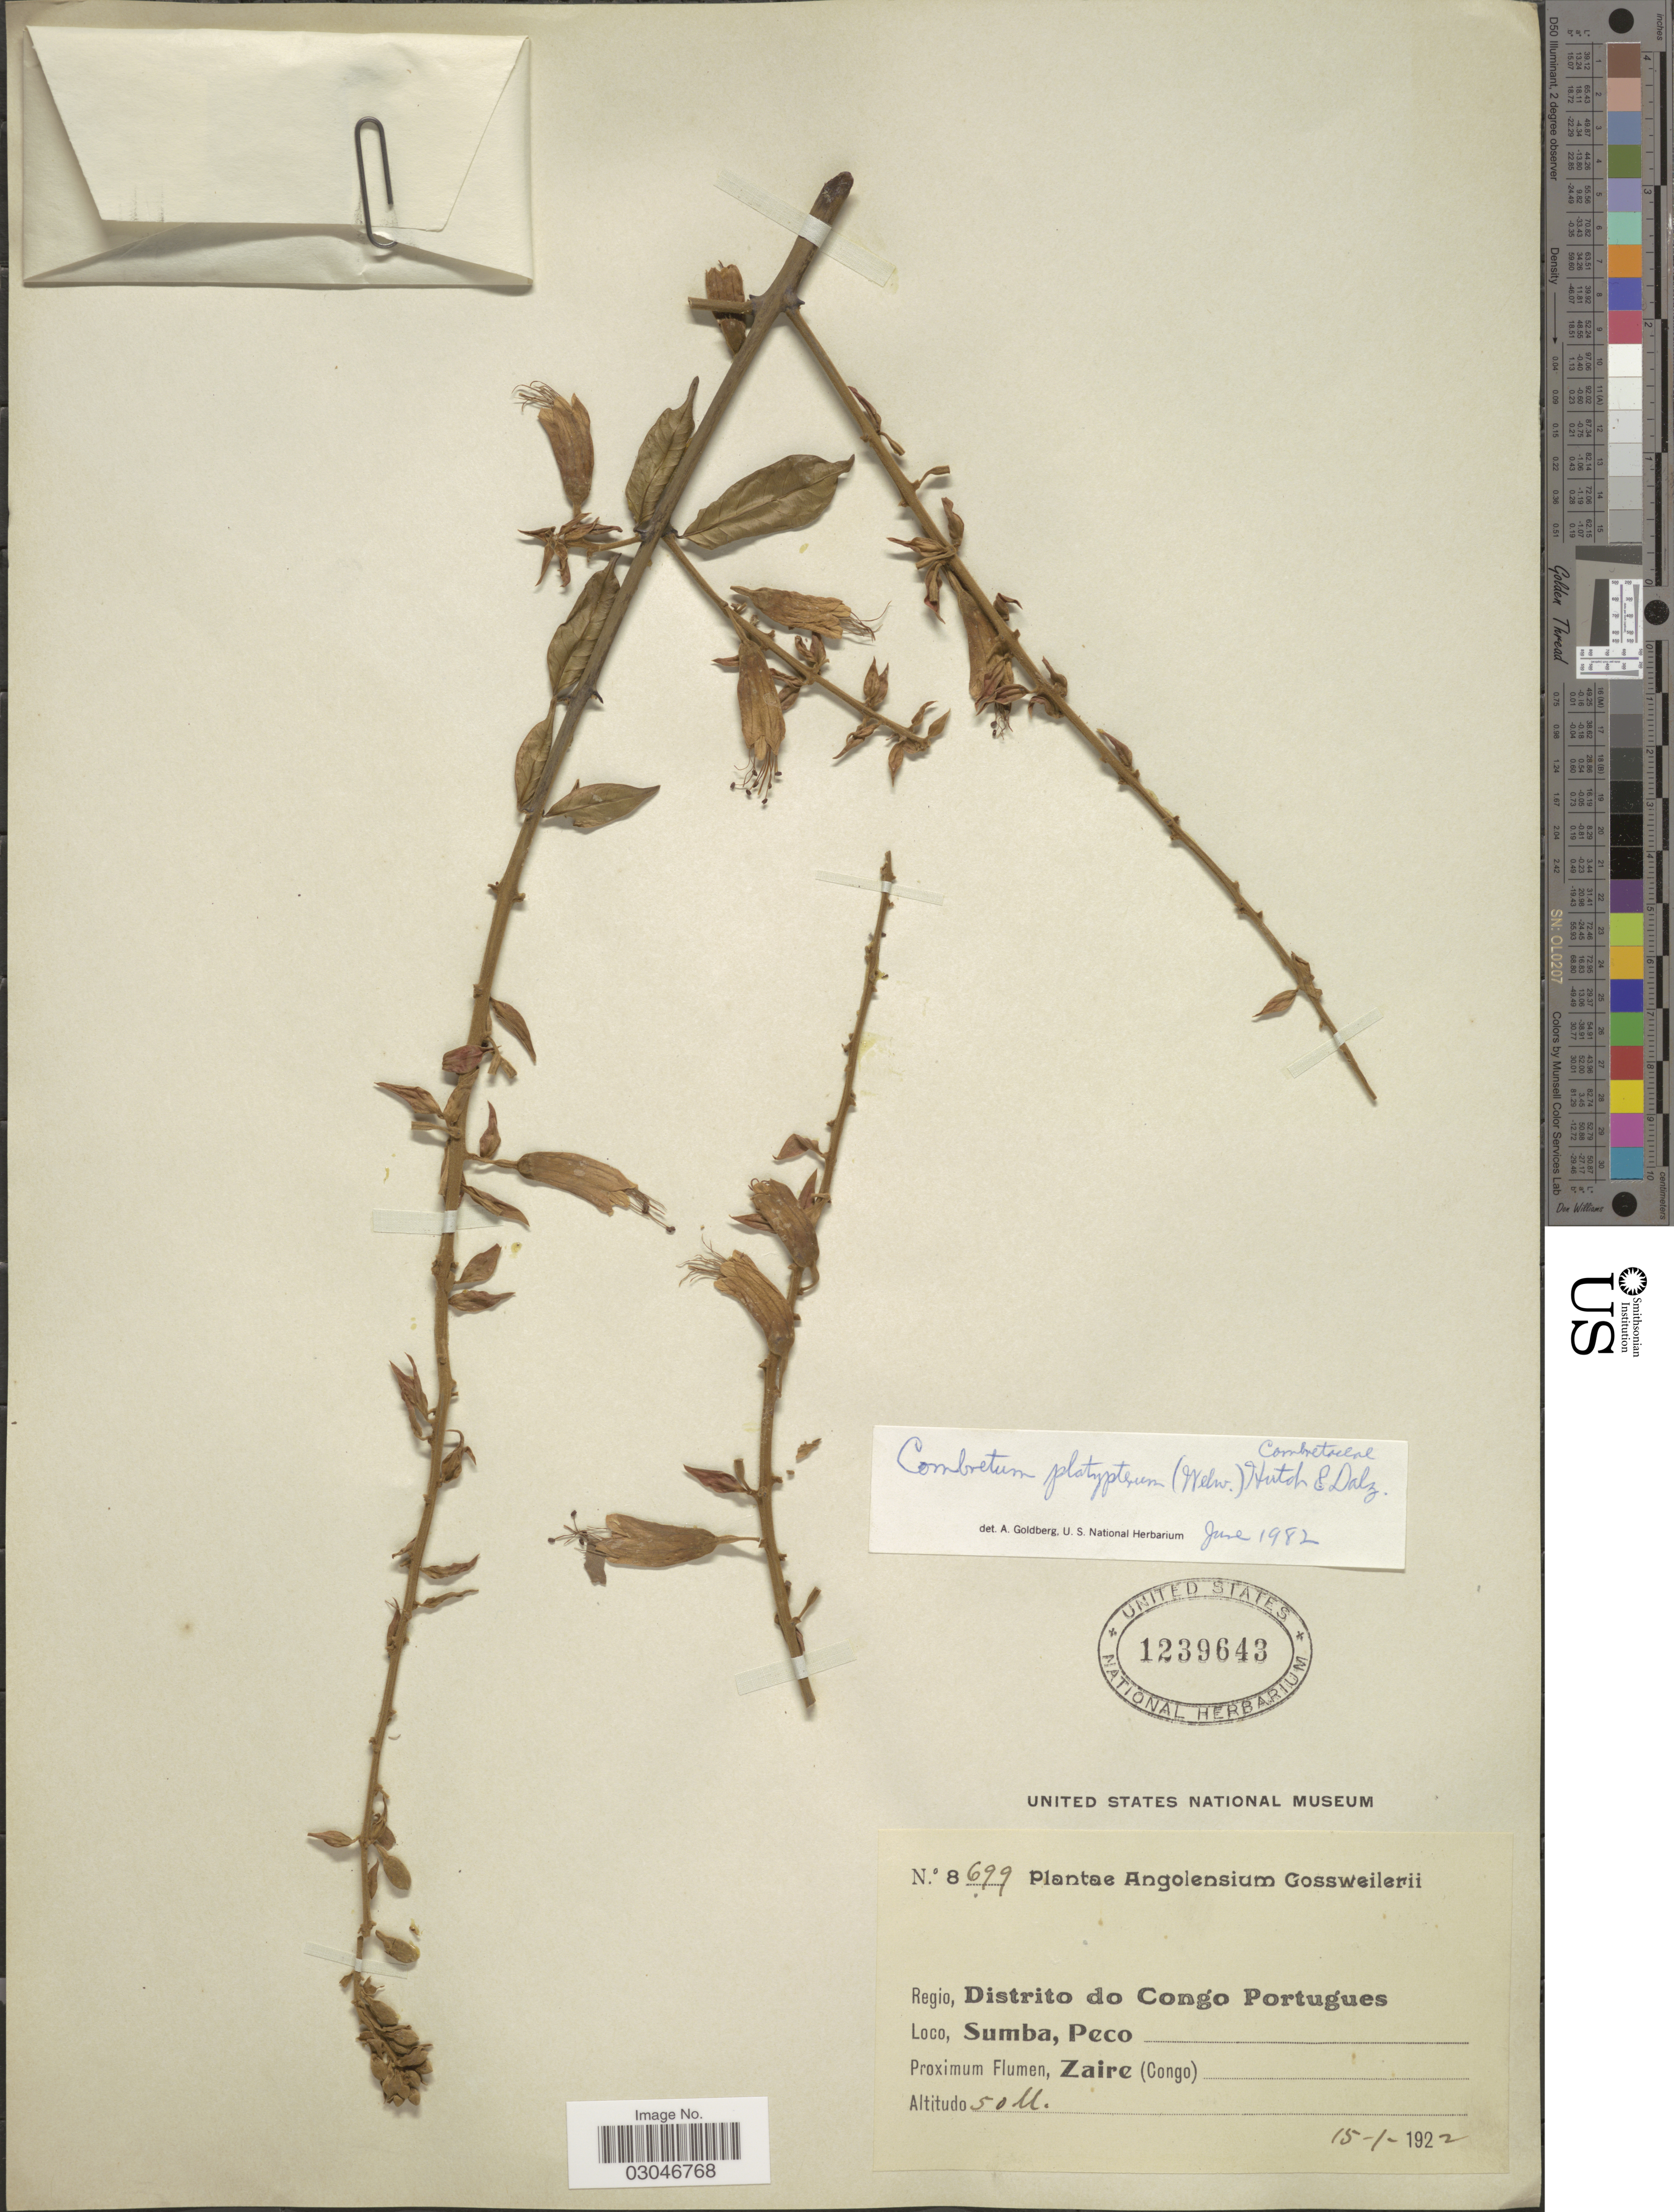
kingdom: Plantae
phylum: Tracheophyta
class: Magnoliopsida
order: Myrtales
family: Combretaceae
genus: Combretum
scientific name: Combretum platypterum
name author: (Welw.) Hutch. & Dalziel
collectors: -. Gossweiler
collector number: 8699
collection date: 1922-01-15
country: Angola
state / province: Zaire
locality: Regio, Distrito do Congo Portugues. Sumba, Peco. Zaire (Congo).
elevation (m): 50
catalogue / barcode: US 1239643